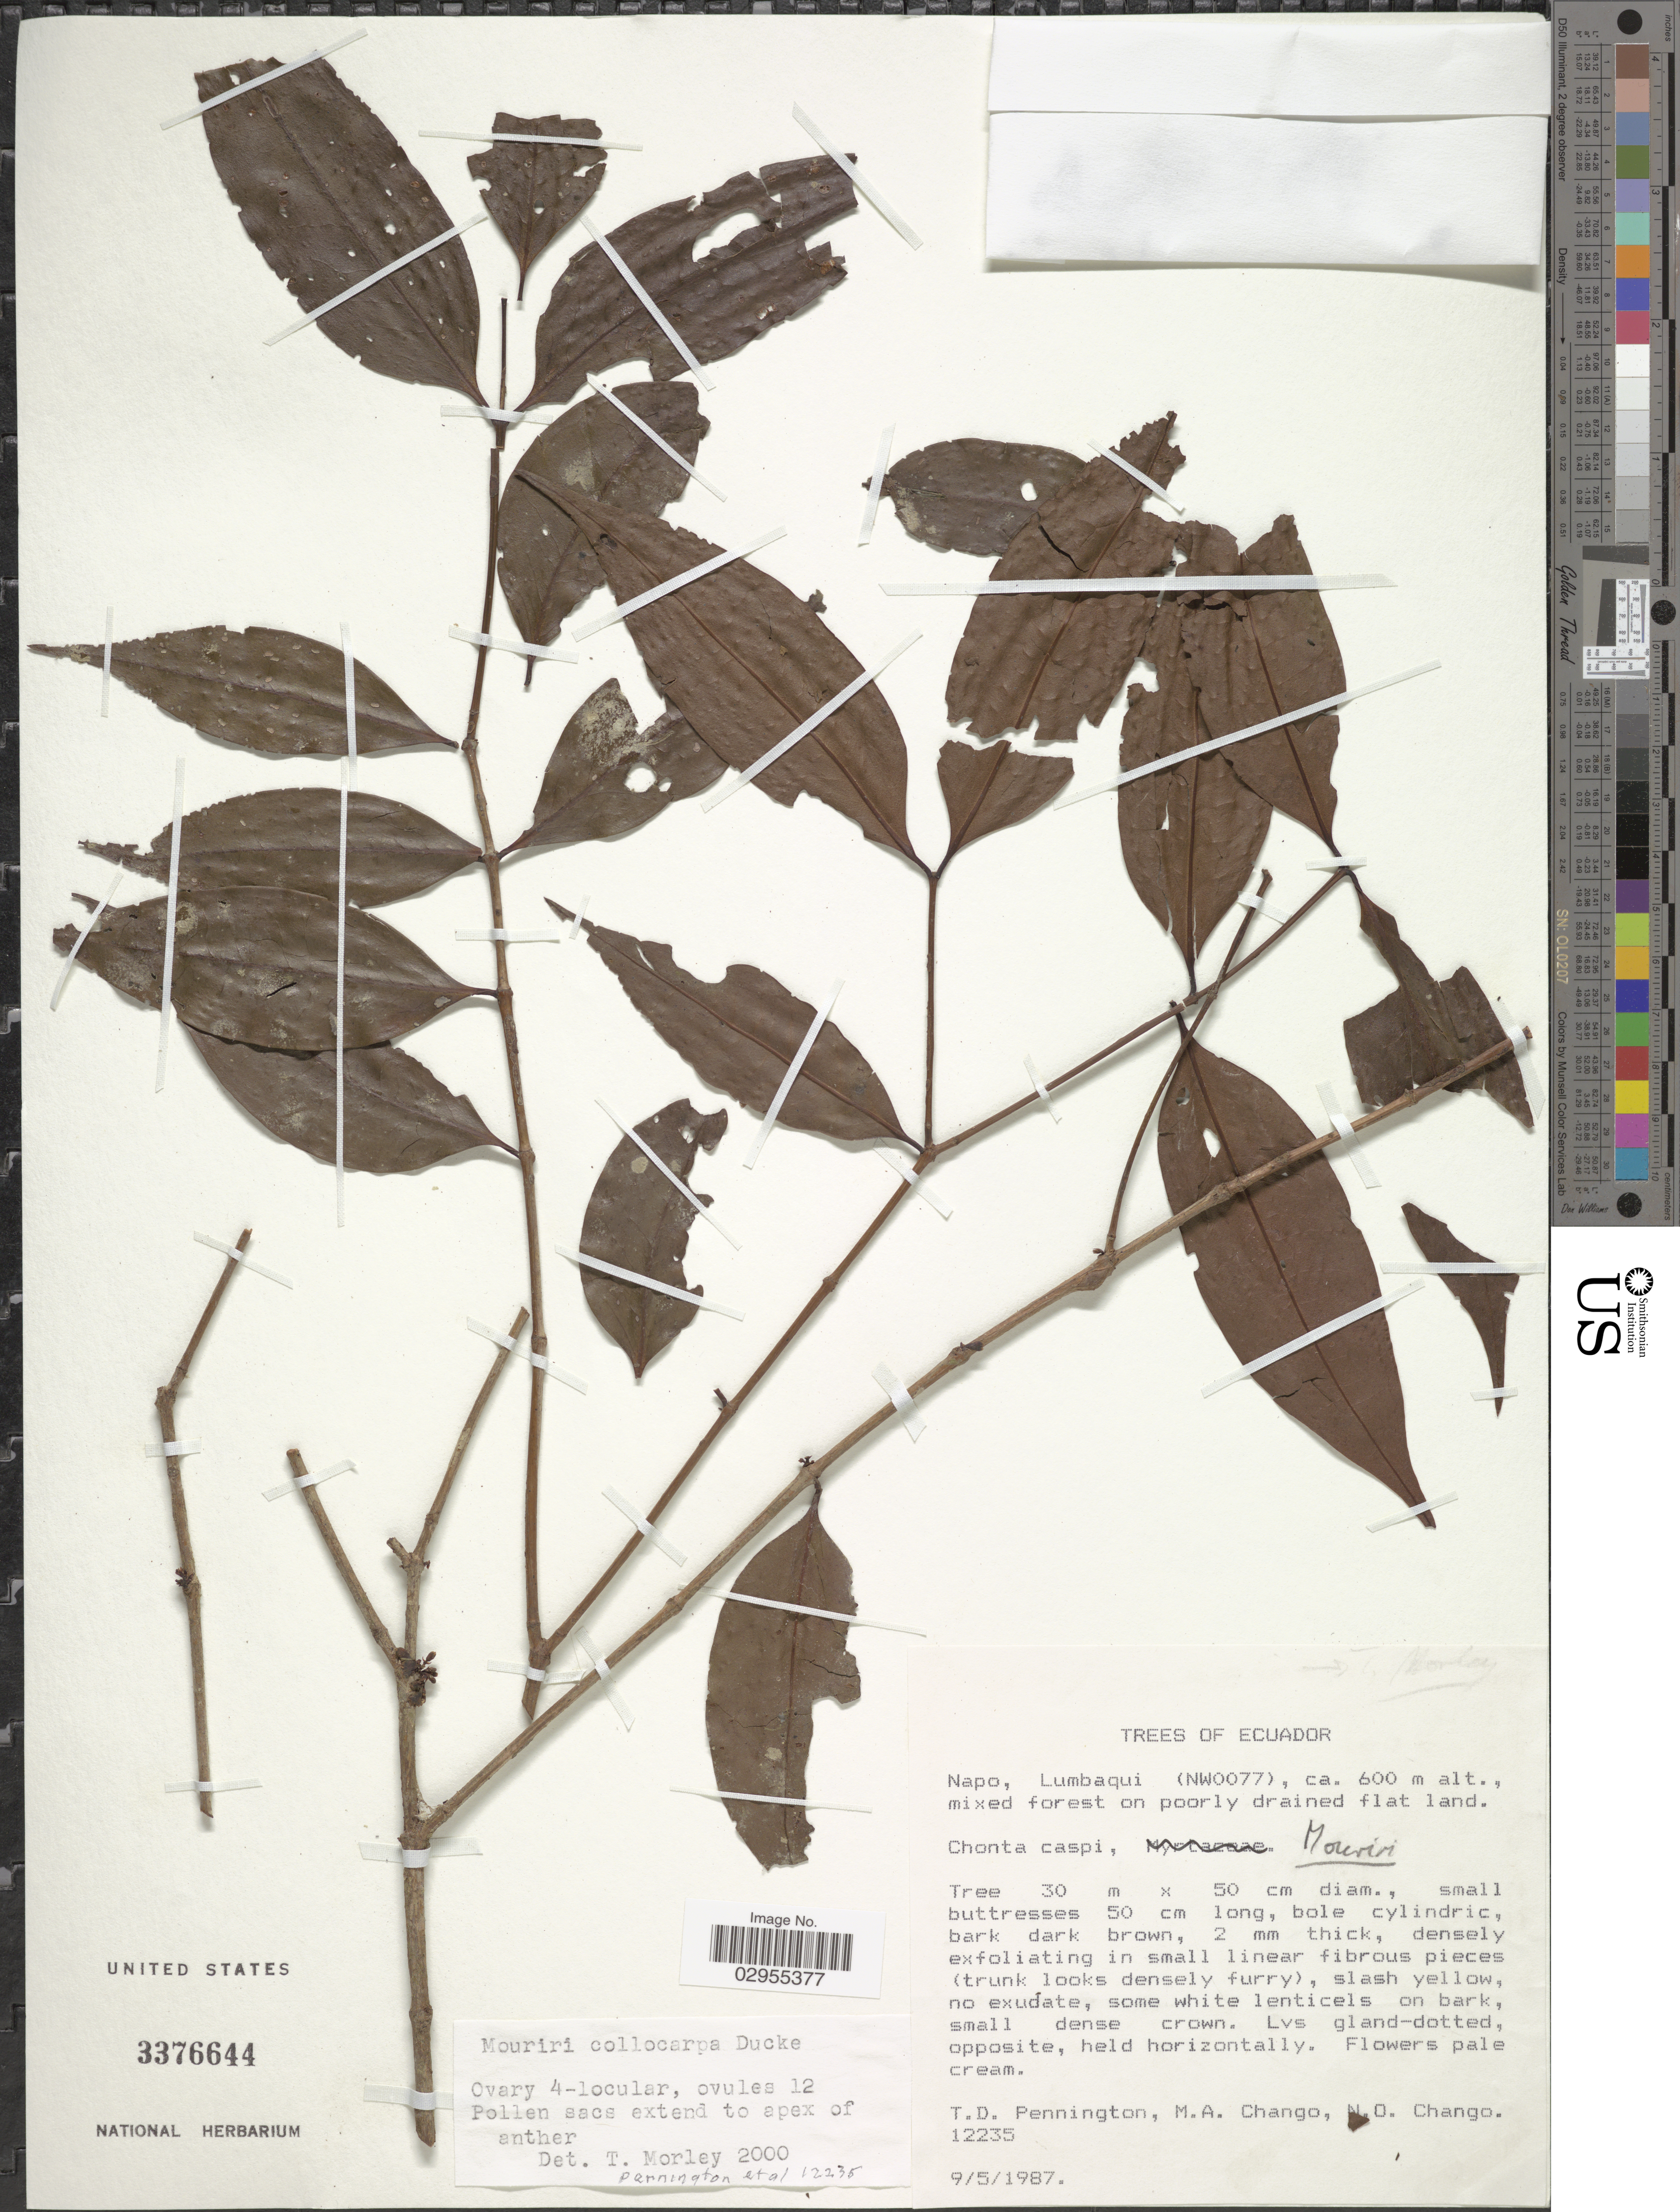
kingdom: Plantae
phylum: Tracheophyta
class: Magnoliopsida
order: Myrtales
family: Melastomataceae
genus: Mouriria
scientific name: Mouriria collocarpa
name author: Ducke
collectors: T. D. Pennington, M. Chango & N. Chango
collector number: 12235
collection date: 1987-05-09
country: Ecuador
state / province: Napo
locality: Napo, Lumbaqui (NW0077).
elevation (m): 600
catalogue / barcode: US 3376644